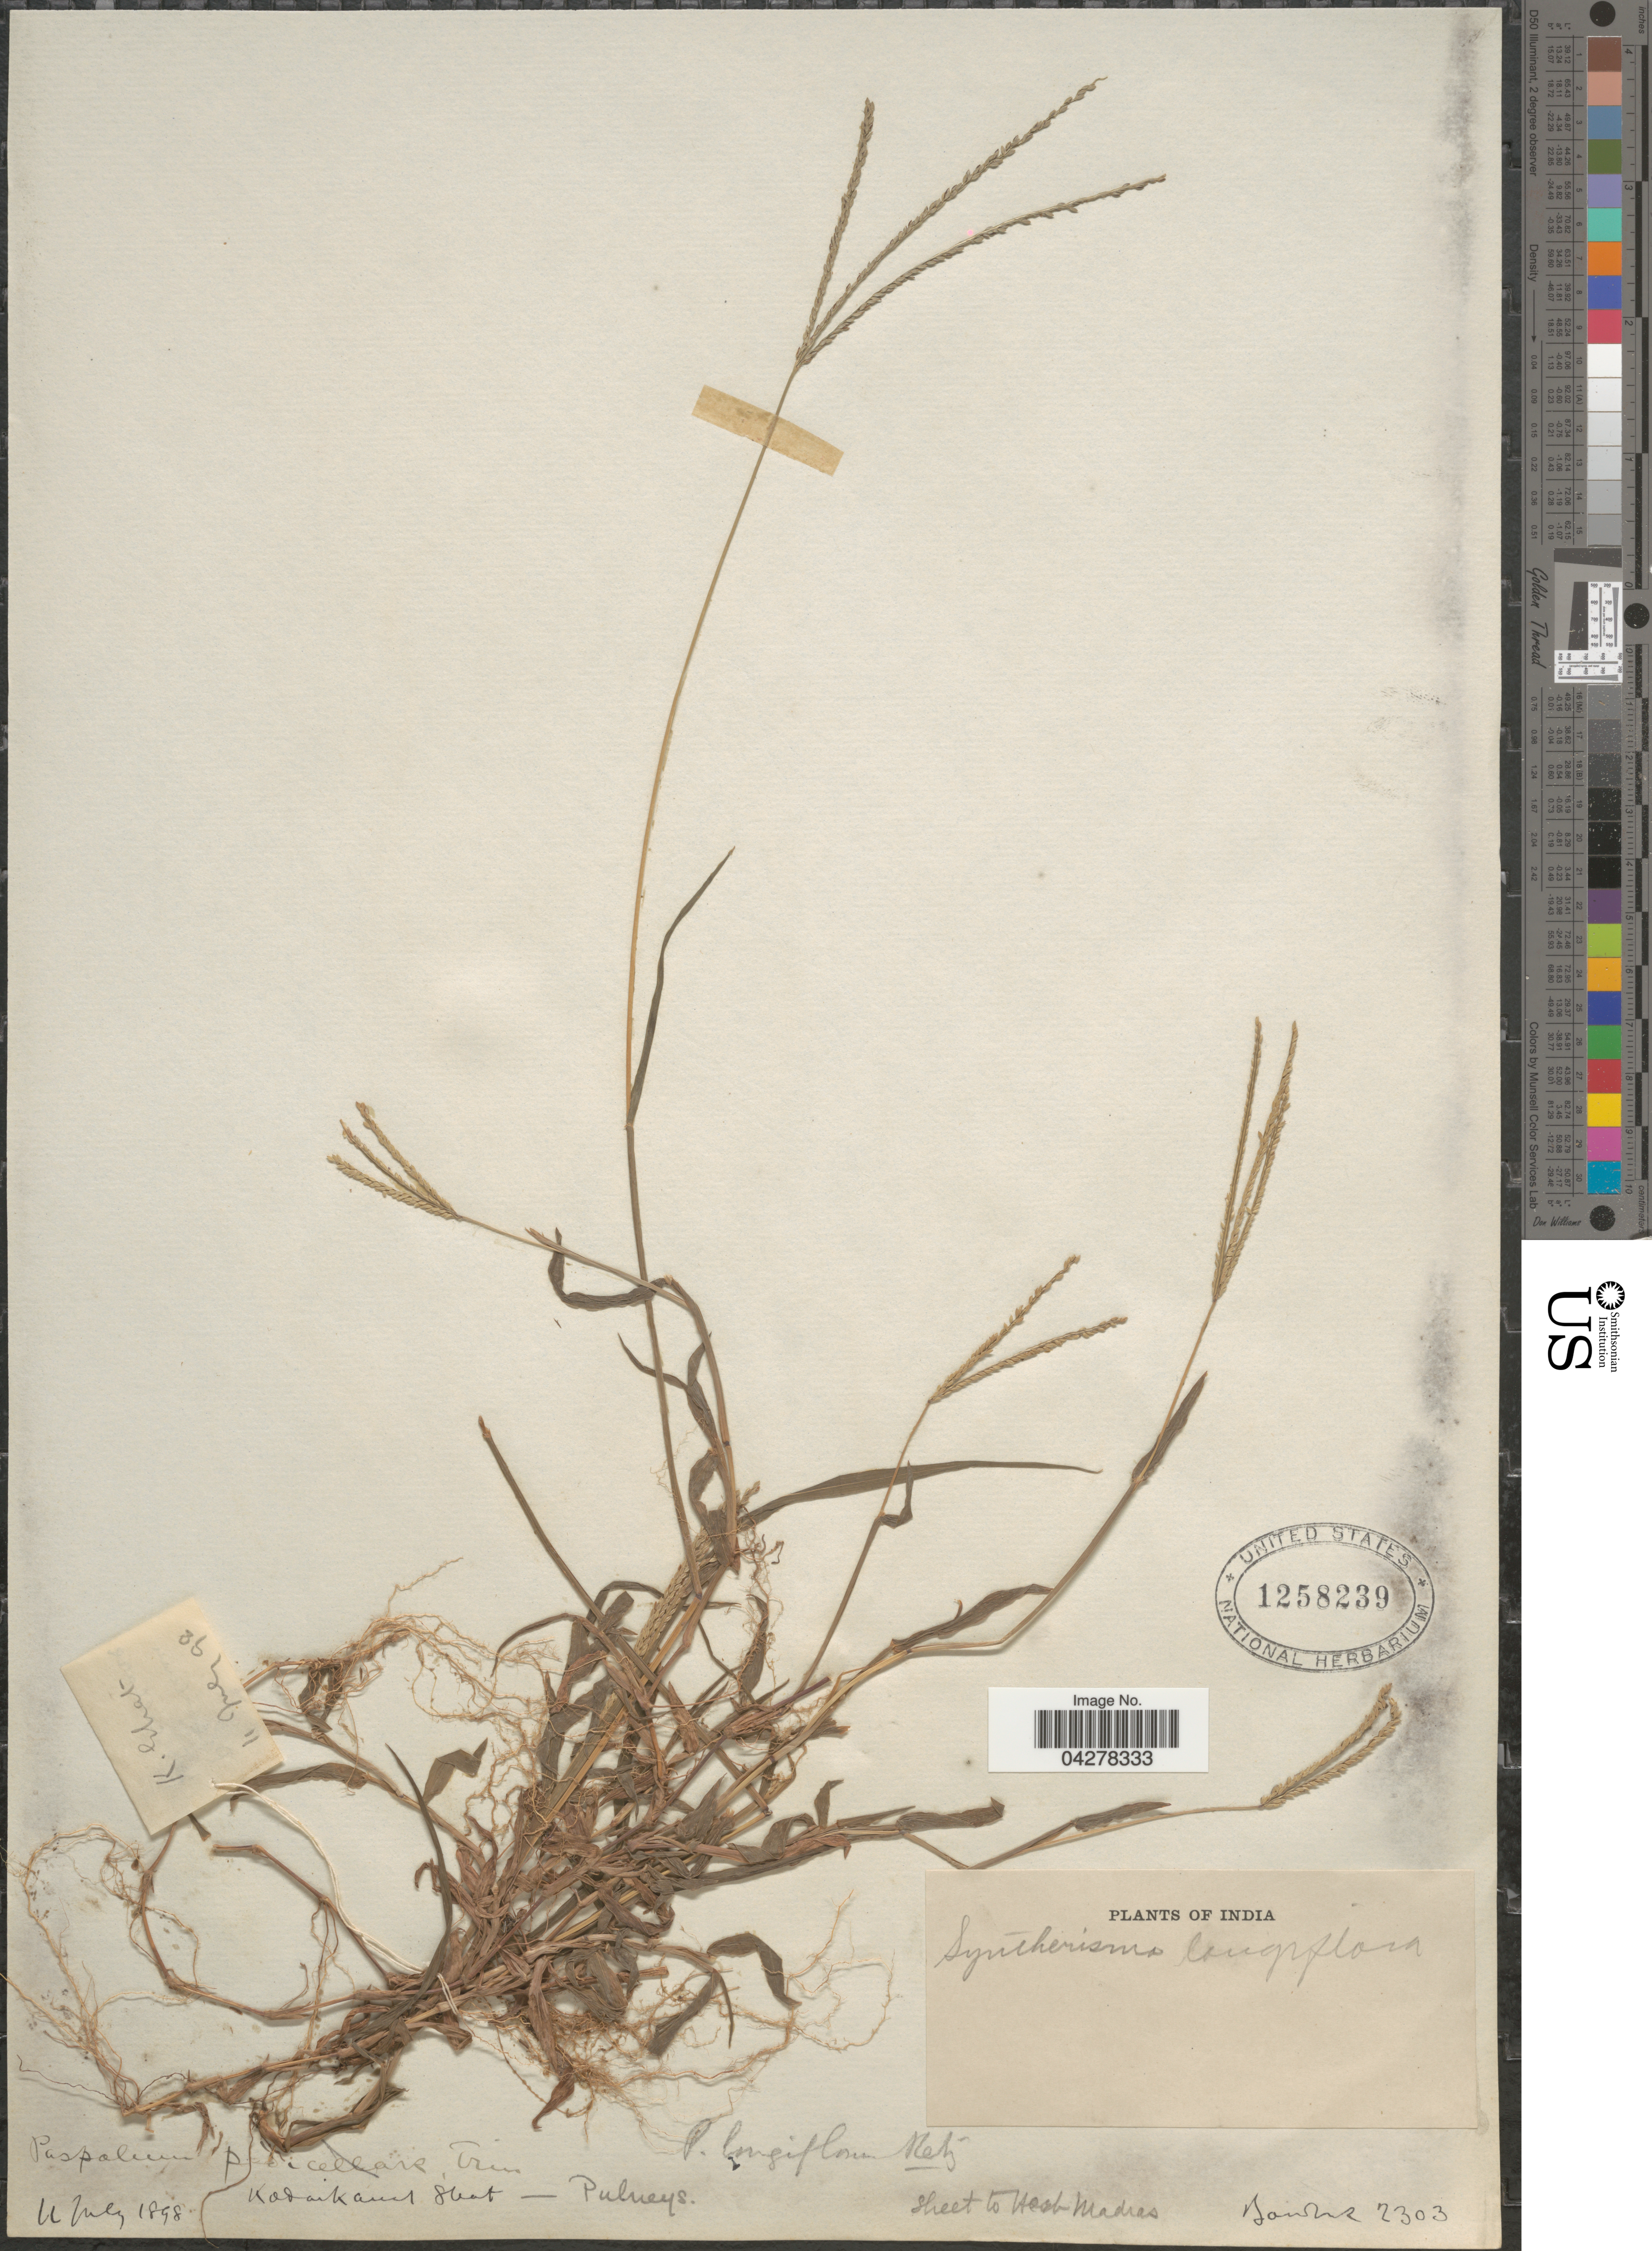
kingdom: Plantae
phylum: Tracheophyta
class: Liliopsida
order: Poales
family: Poaceae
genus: Digitaria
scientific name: Digitaria longiflora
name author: (Retz.) Pers.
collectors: Mrs. Bourne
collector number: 2303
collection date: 1898-07-04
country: India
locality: [illegible text]-Pulneys.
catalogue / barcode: US 1258239